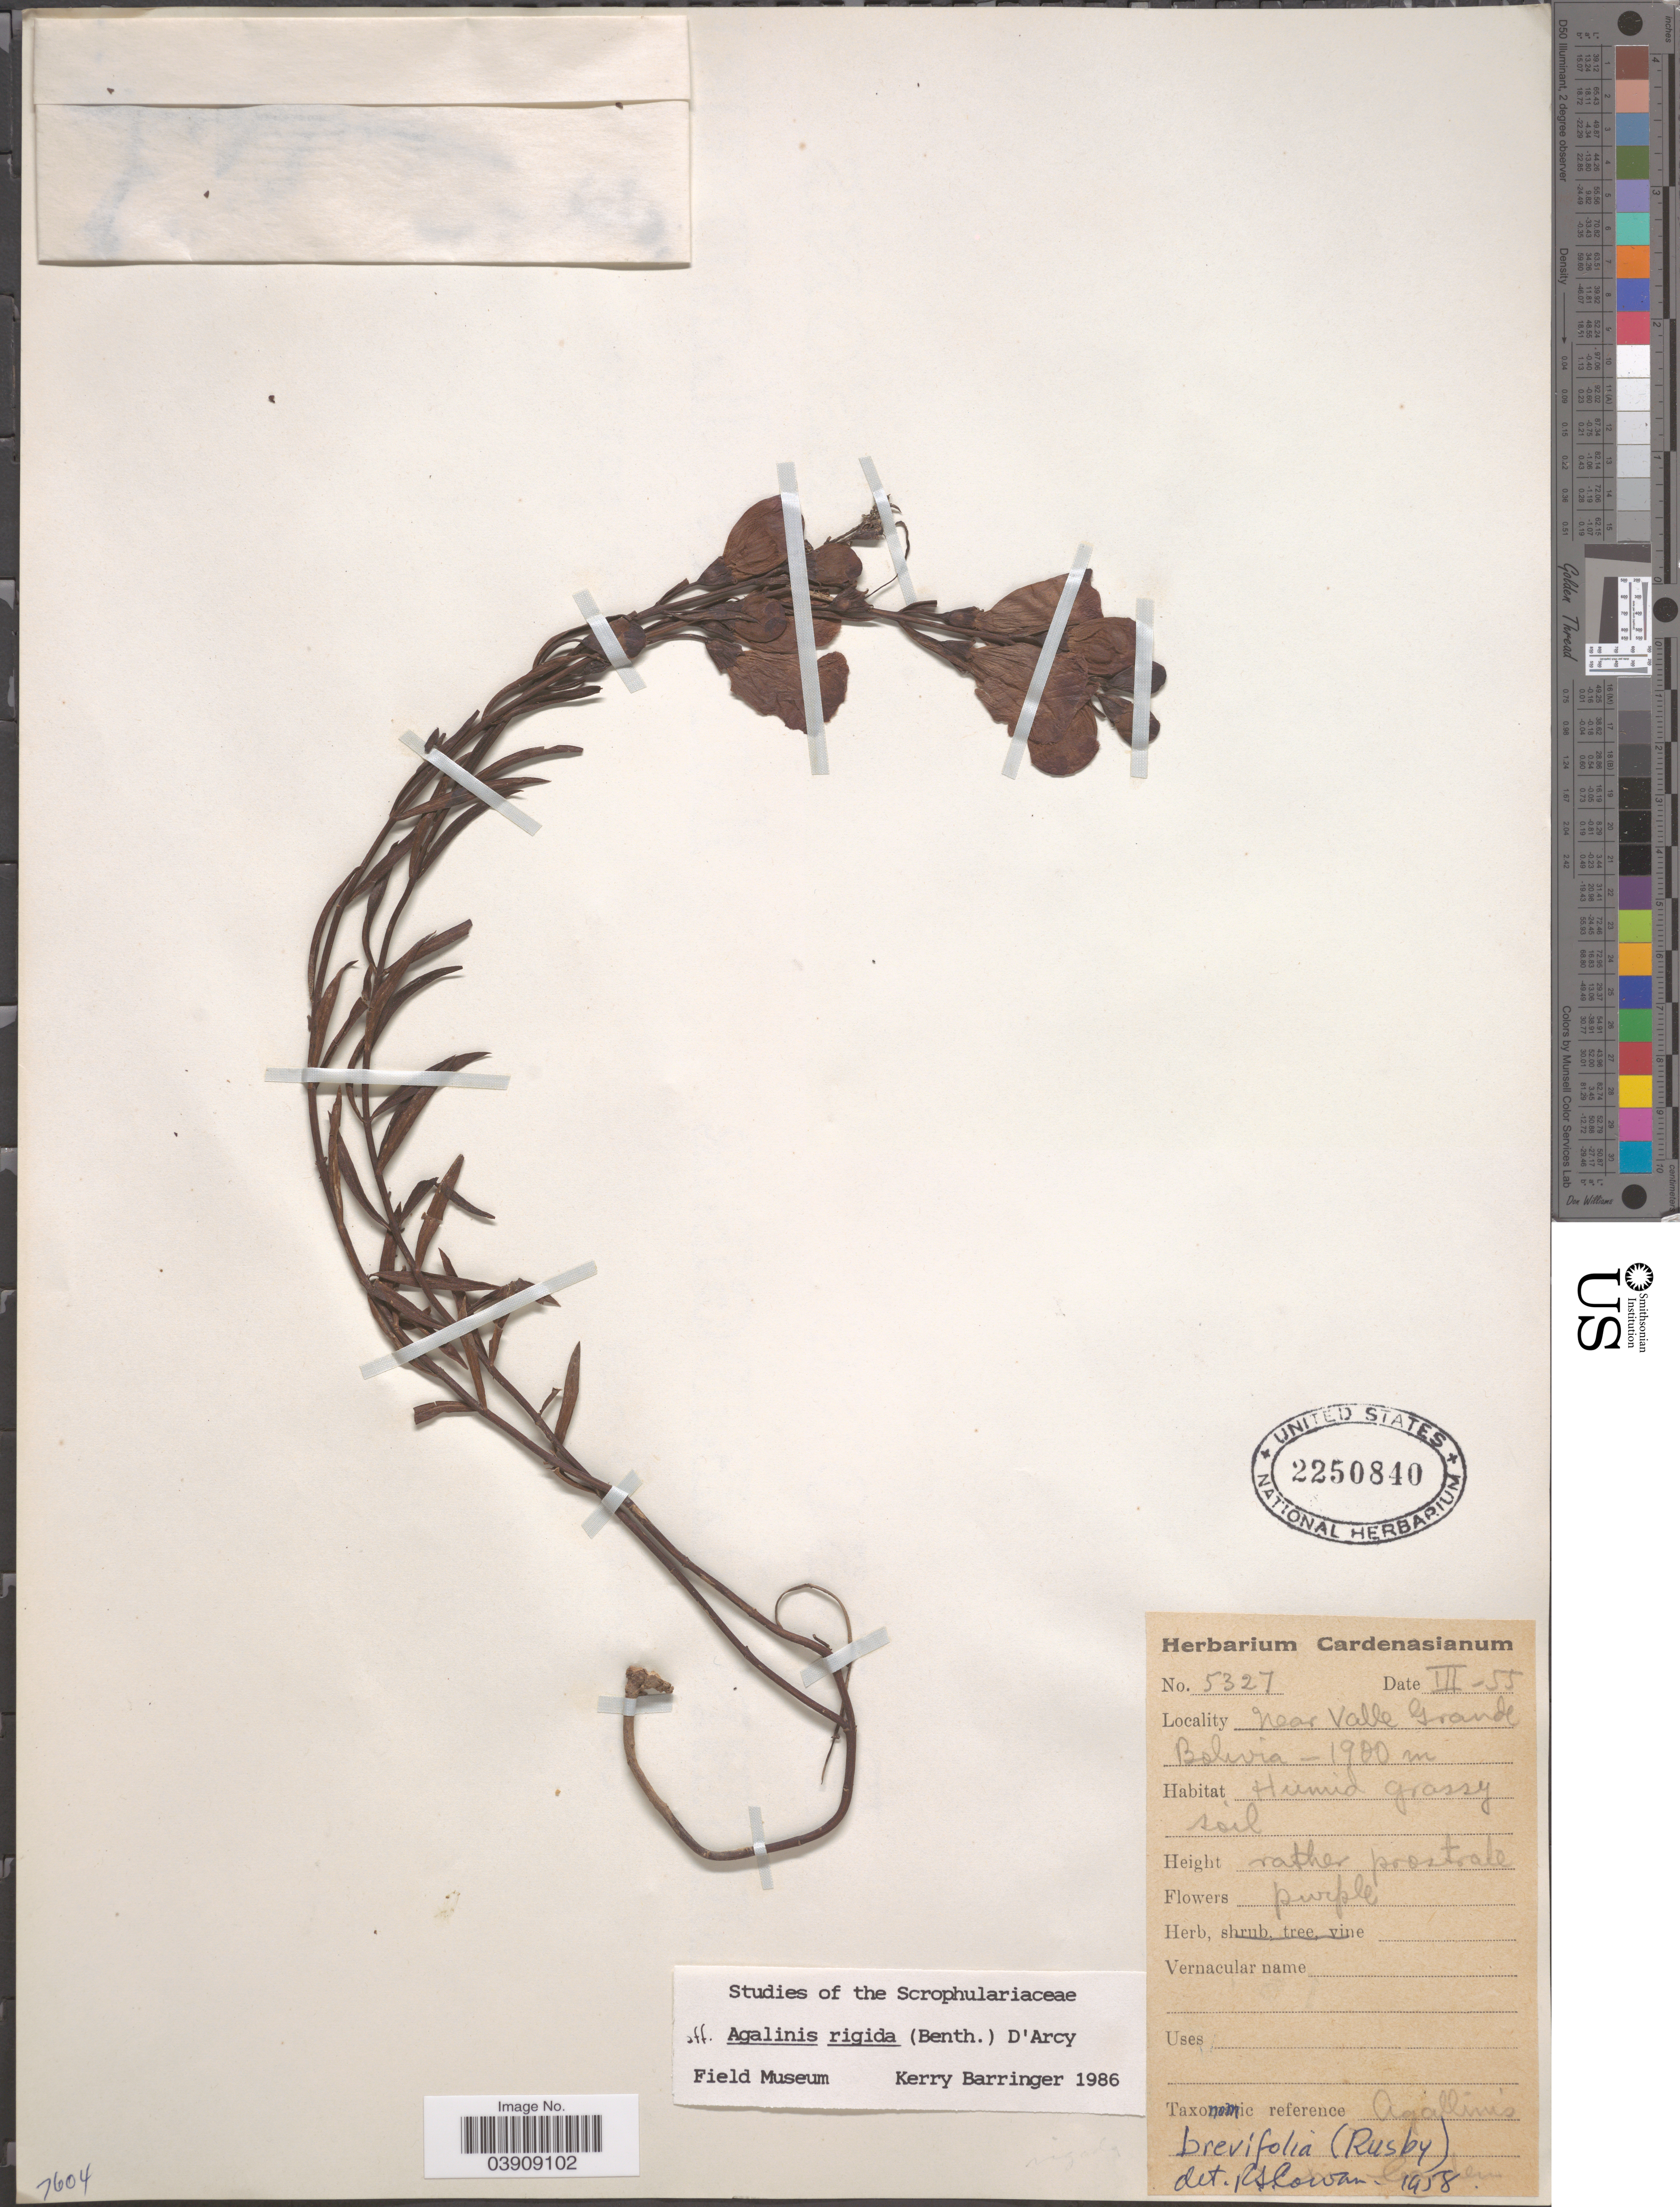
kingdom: Plantae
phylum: Tracheophyta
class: Magnoliopsida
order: Lamiales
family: Orobanchaceae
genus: Agalinis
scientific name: Agalinis rigida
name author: (Gillies ex Benth.) D'Arcy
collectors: M. Cárdenas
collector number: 5327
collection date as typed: Transcribed d/m/y: /3/55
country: Bolivia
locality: Near Valle Grande.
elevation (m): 1900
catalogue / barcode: US 2250840